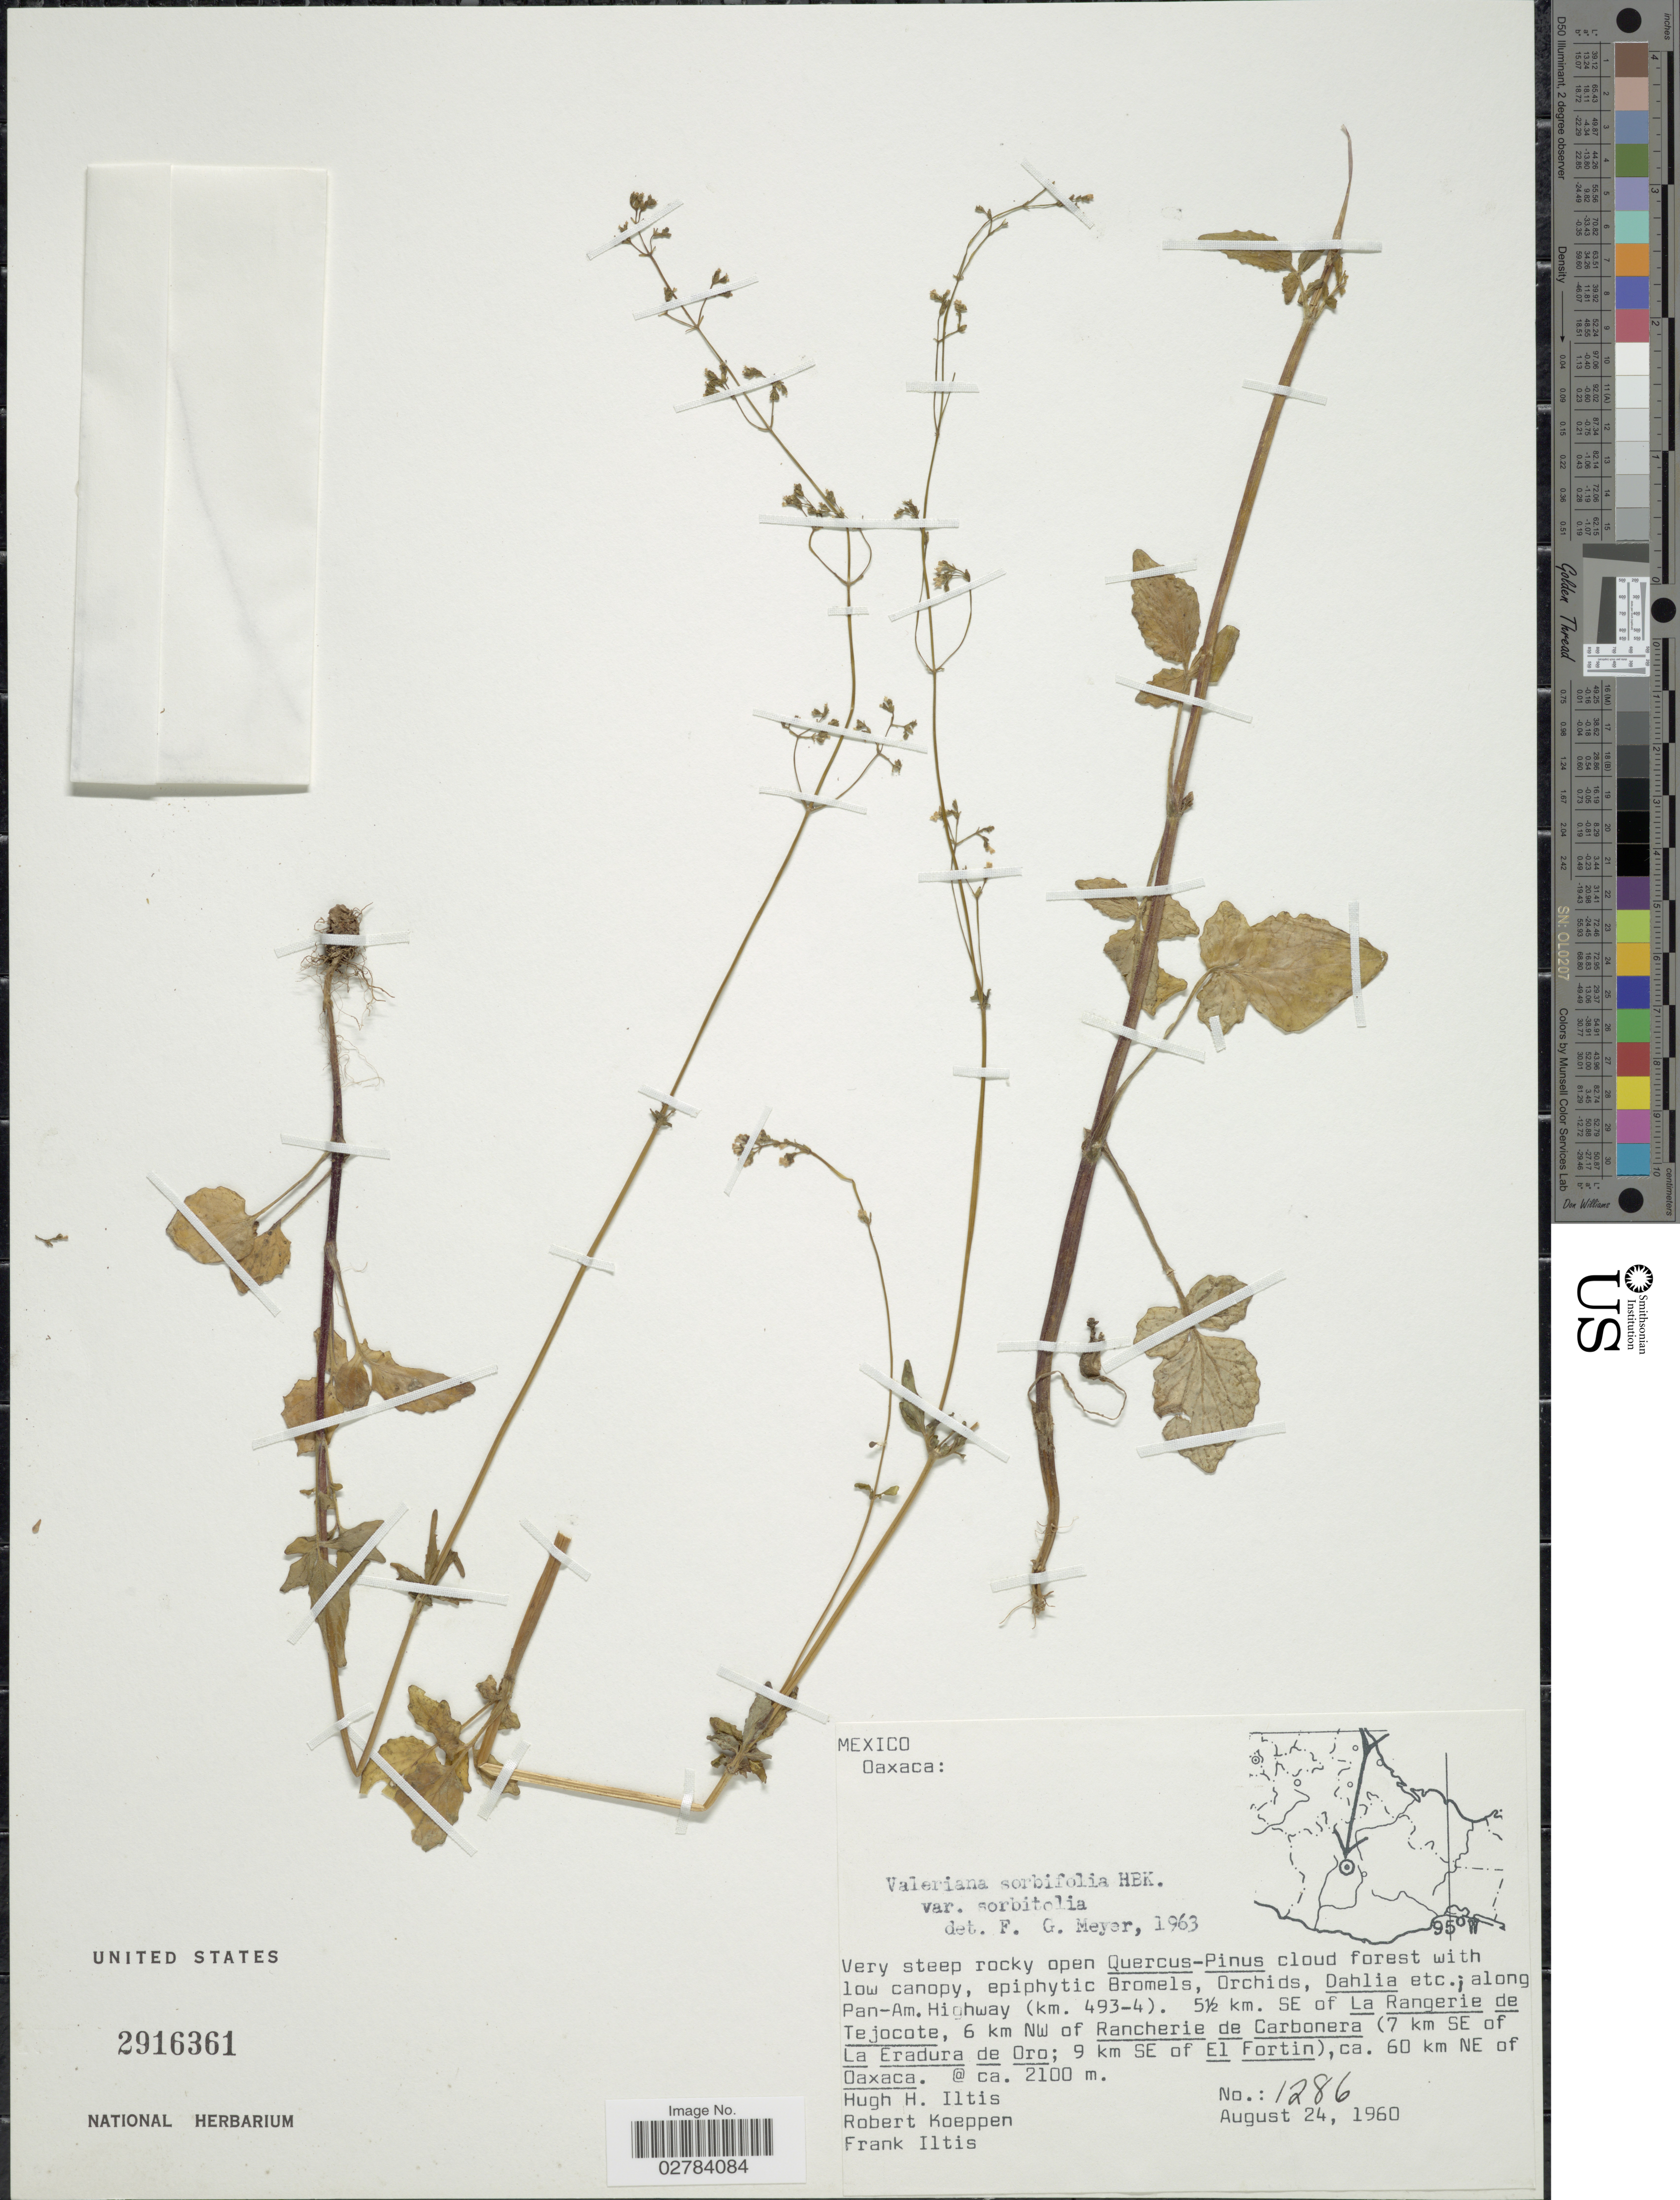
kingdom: Plantae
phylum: Tracheophyta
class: Magnoliopsida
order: Dipsacales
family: Caprifoliaceae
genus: Valeriana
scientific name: Valeriana sorbifolia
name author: Kunth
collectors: H. Iltis, R. C. Koeppen & F. S. Iltis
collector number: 1286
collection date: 1960-08-24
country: Mexico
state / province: Oaxaca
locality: Along Pan-Am. Highway (km.493-4), 5 1/2 km. SE of La Rangerie de Tejocote, 6 km NW of Rancherie de Carbonera (7 km SE of la Eradura de Oro, 9 km SE of El Fortin.), ca. 60 km NE of Oaxaca.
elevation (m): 2100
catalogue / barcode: US 2916361